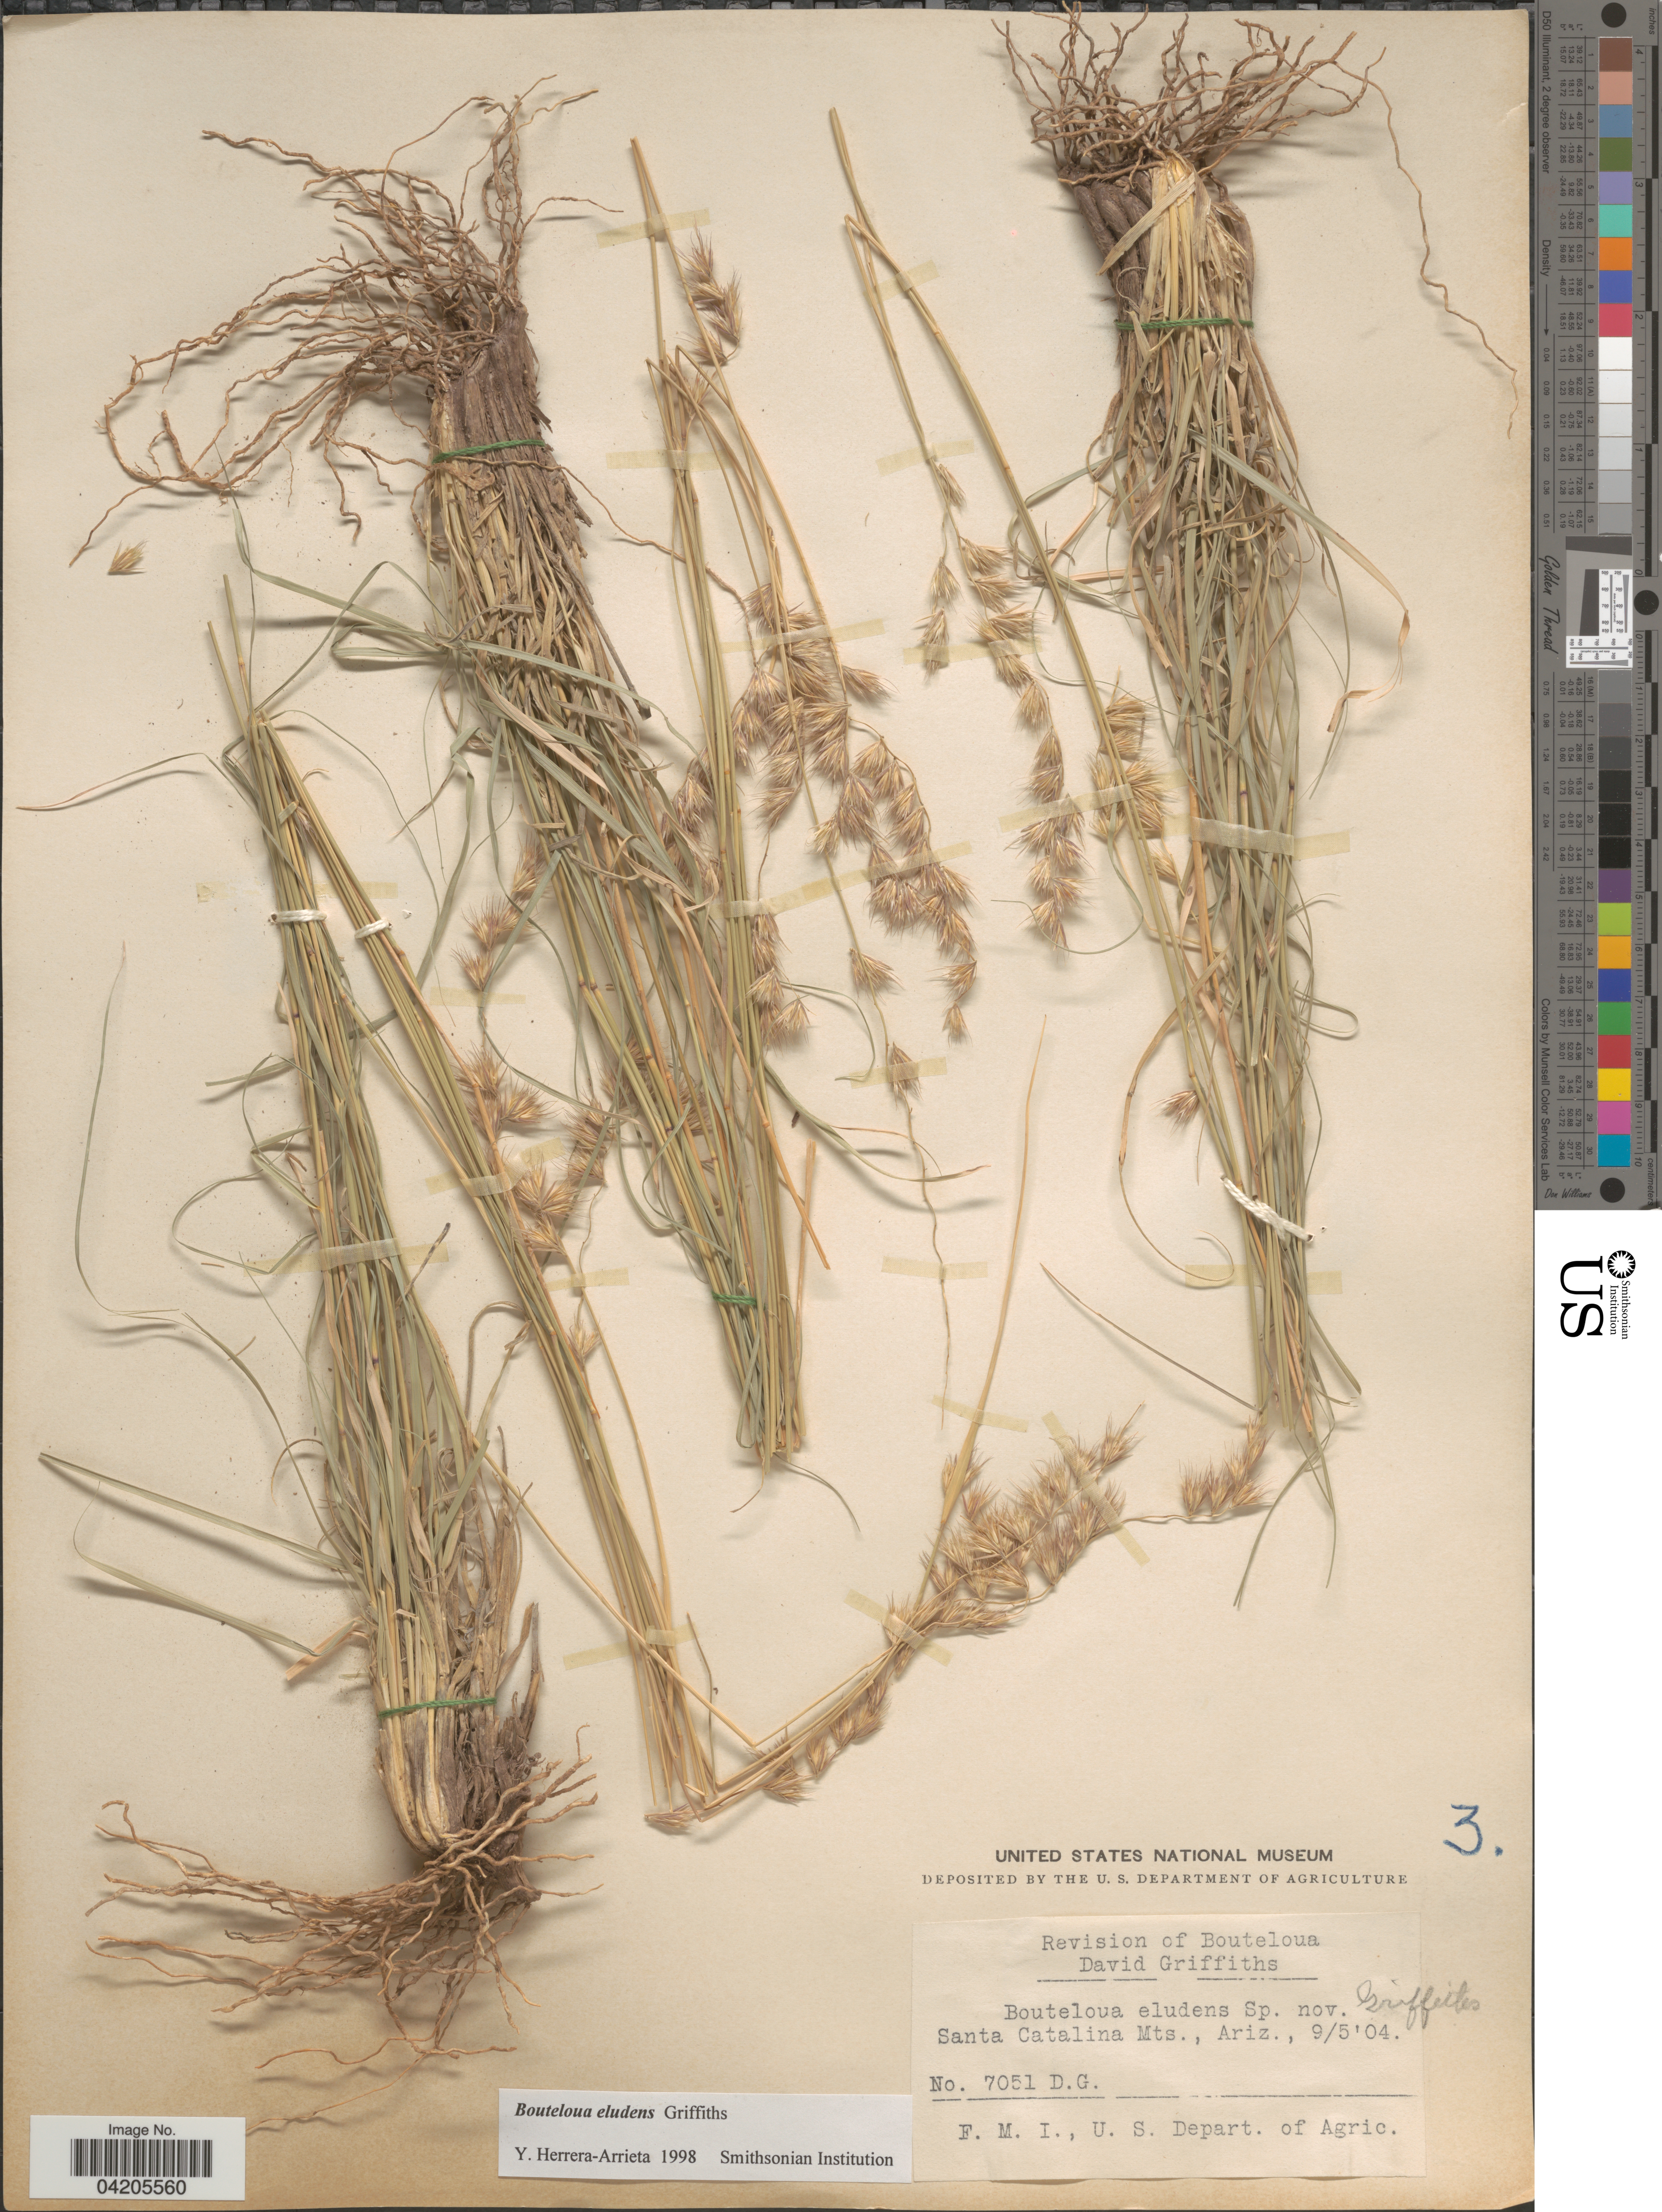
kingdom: Plantae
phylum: Tracheophyta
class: Liliopsida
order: Poales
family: Poaceae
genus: Bouteloua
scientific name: Bouteloua eludens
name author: Griffiths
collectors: D. Griffiths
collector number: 7051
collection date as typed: Transcribed d/m/y: 5/9/4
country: United States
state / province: Arizona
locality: Santa Catalina Mts.